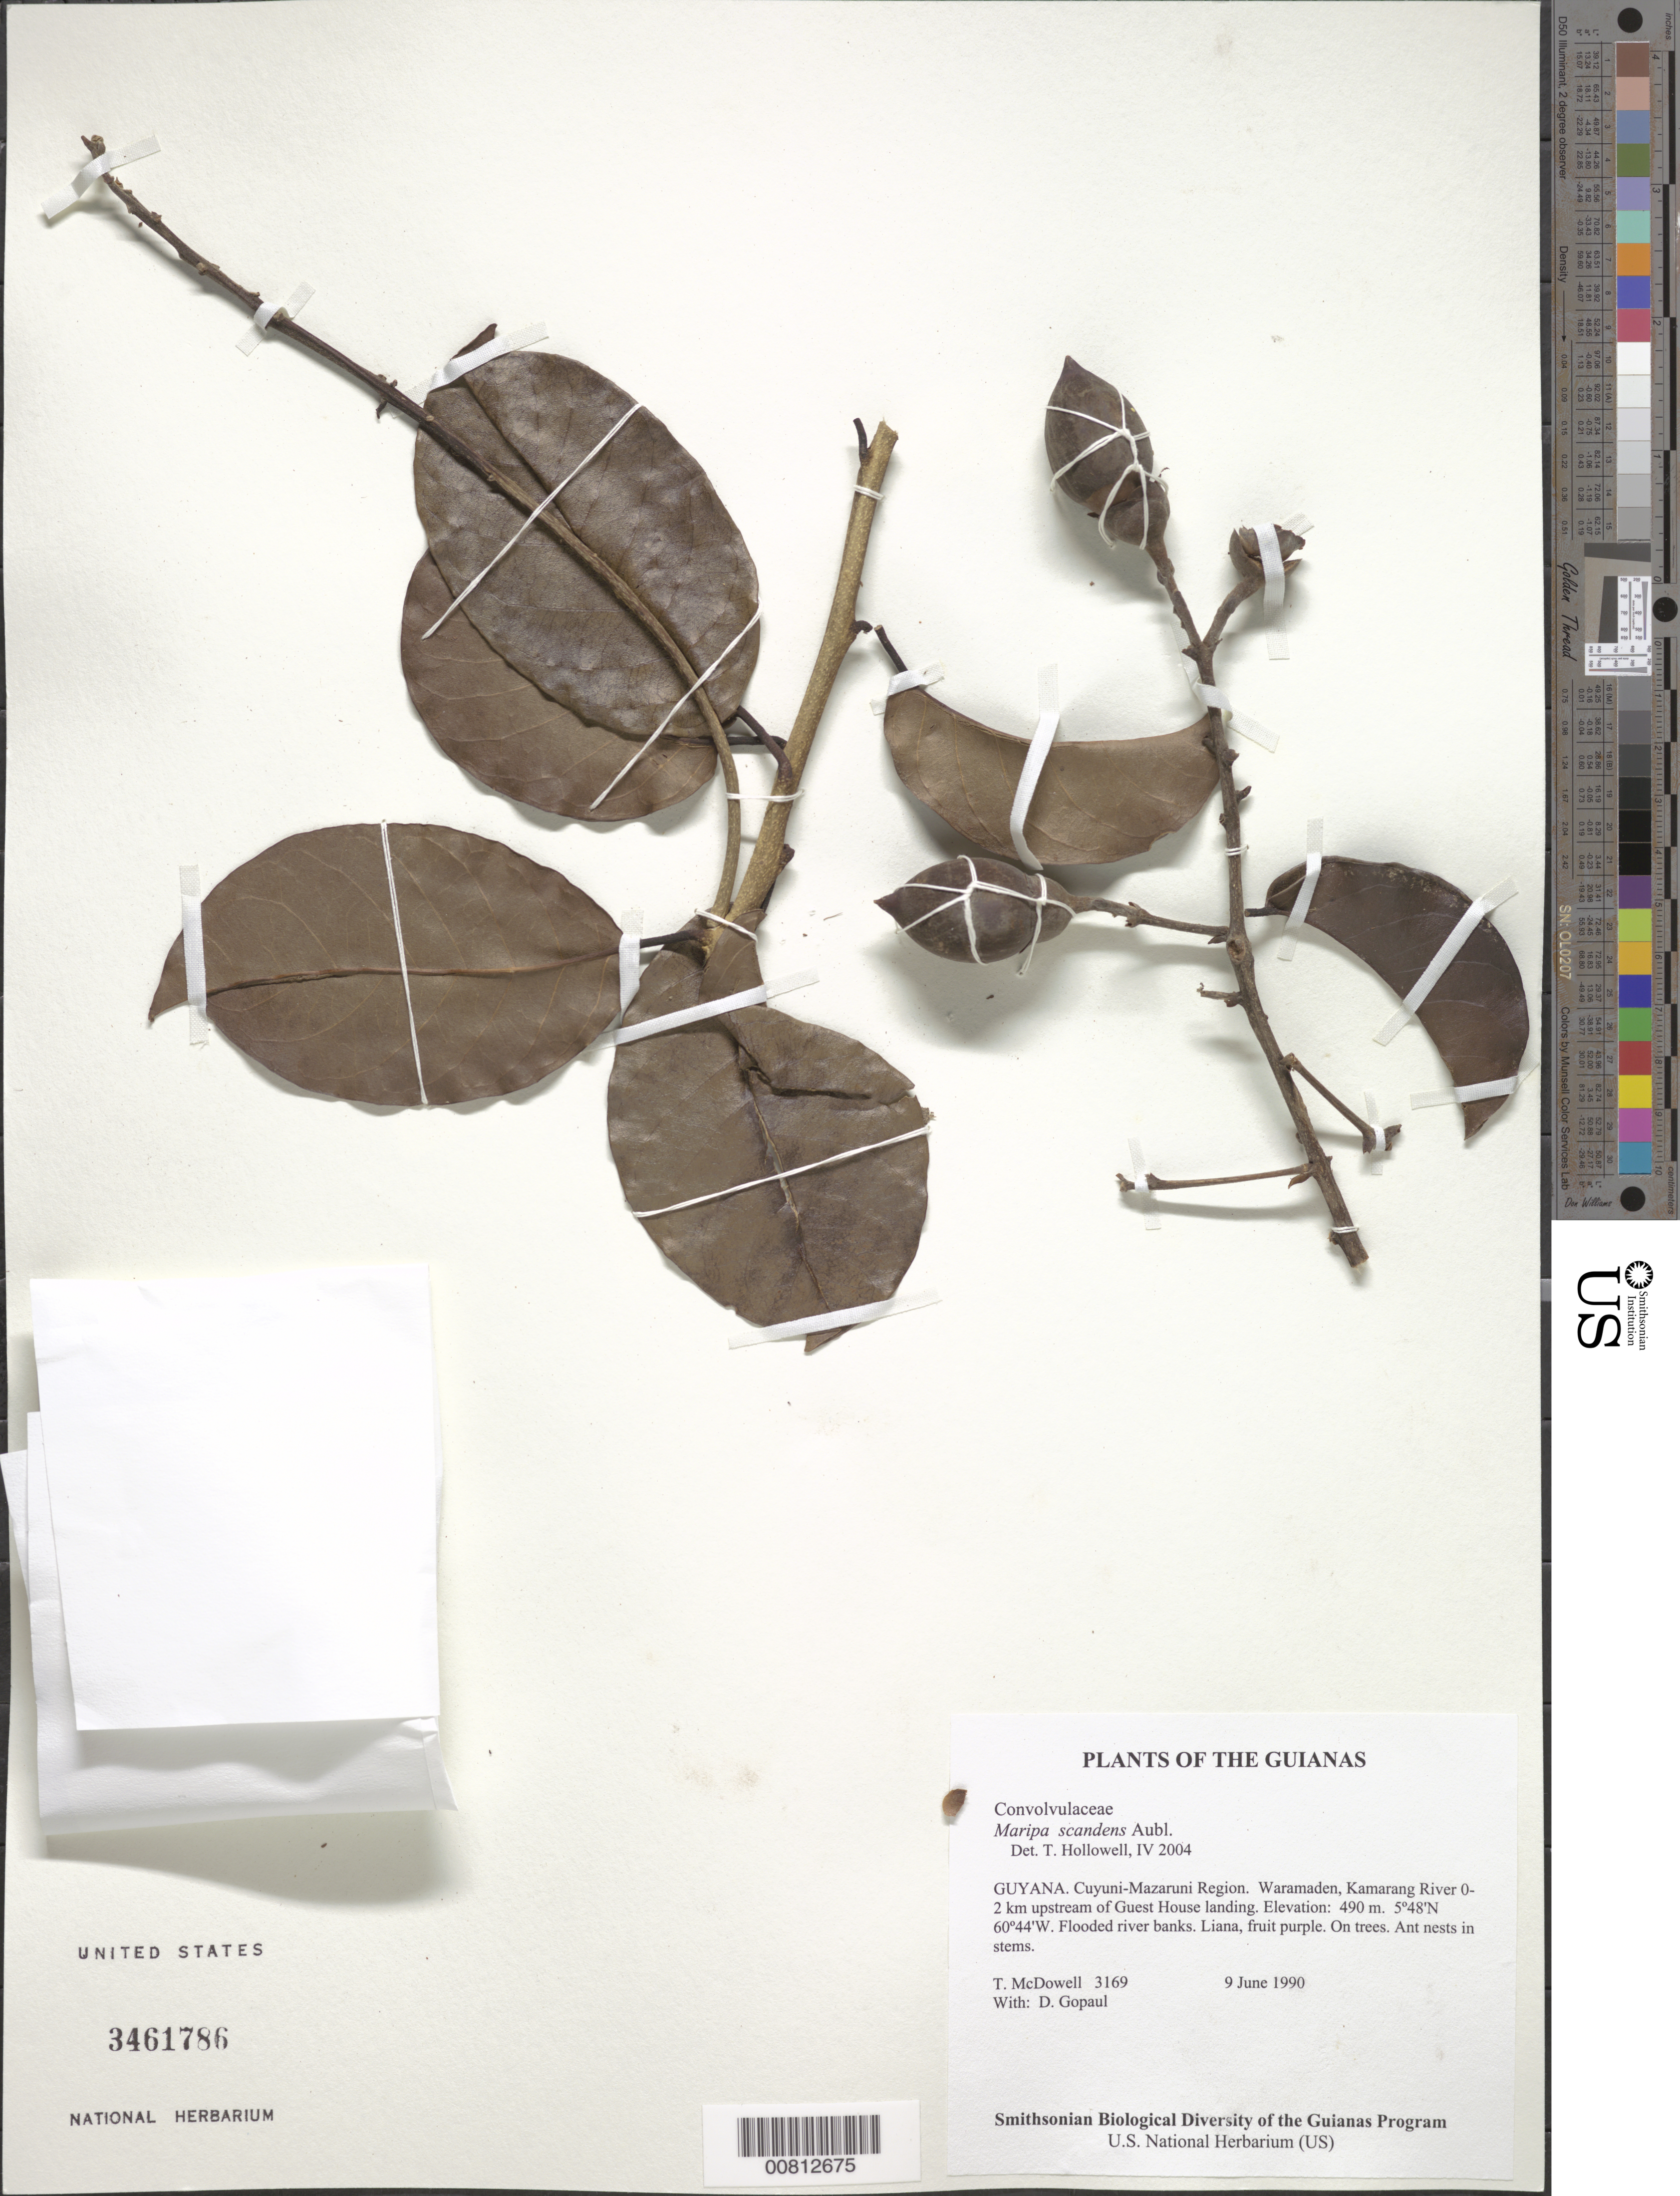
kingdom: Plantae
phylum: Tracheophyta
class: Magnoliopsida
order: Solanales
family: Convolvulaceae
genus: Maripa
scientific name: Maripa scandens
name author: Aubl.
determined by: Hollowell, T. H., (BOT), Smithsonian Institution - National Museum of Natural History (UNITED STATES)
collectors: T. McDowell & D. Gopaul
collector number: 3169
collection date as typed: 9 June 1990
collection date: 1990-06-09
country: Guyana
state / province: Cuyuni-Mazaruni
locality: Waramaden, Kamarang River 0-2 km upstream of Guest House landing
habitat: Flooded river banks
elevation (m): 490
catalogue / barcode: US 3461786